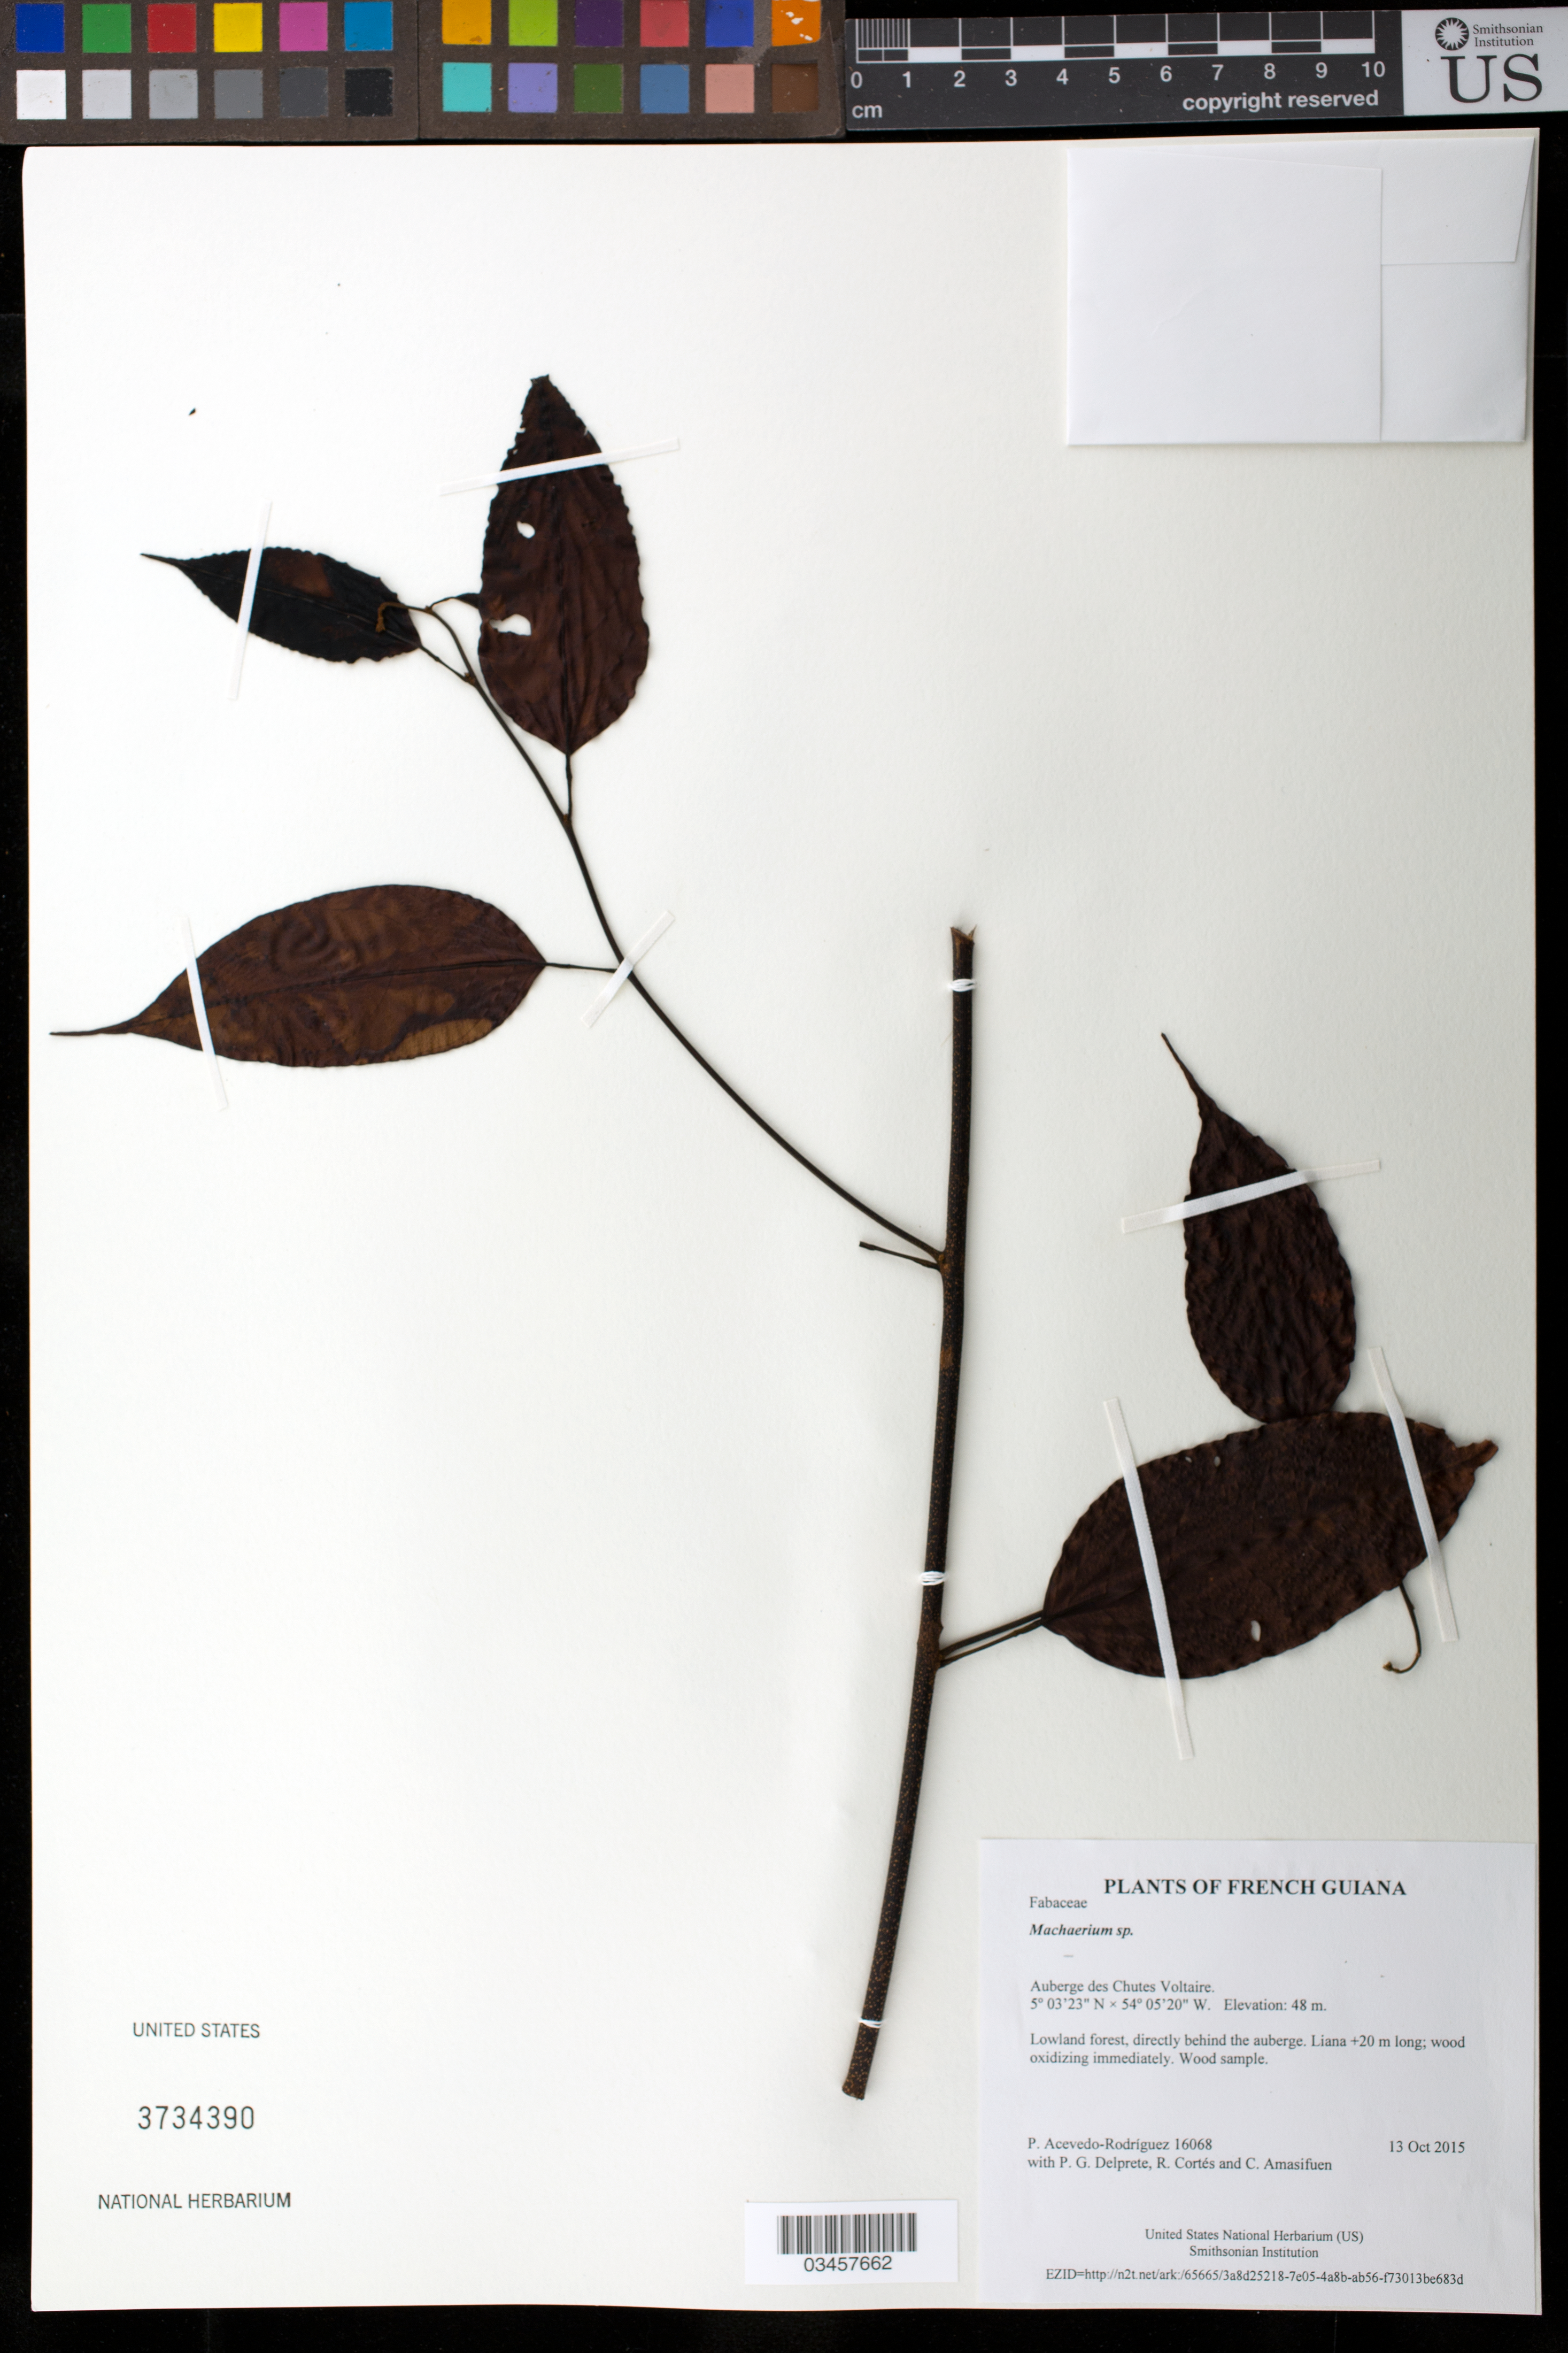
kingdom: Plantae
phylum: Tracheophyta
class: Magnoliopsida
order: Fabales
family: Fabaceae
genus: Machaerium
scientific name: Machaerium sp.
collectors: P. Acevedo-Rodr., P. G. Delprete, R. Cortés & C. Amasifuen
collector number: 16068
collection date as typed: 13 October 2015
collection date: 2015-10-13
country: French Guiana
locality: Auberge des Chutes Voltaire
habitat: Lowland forest, directly behind the auberge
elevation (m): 48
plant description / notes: US, MO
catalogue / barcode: US 3734390